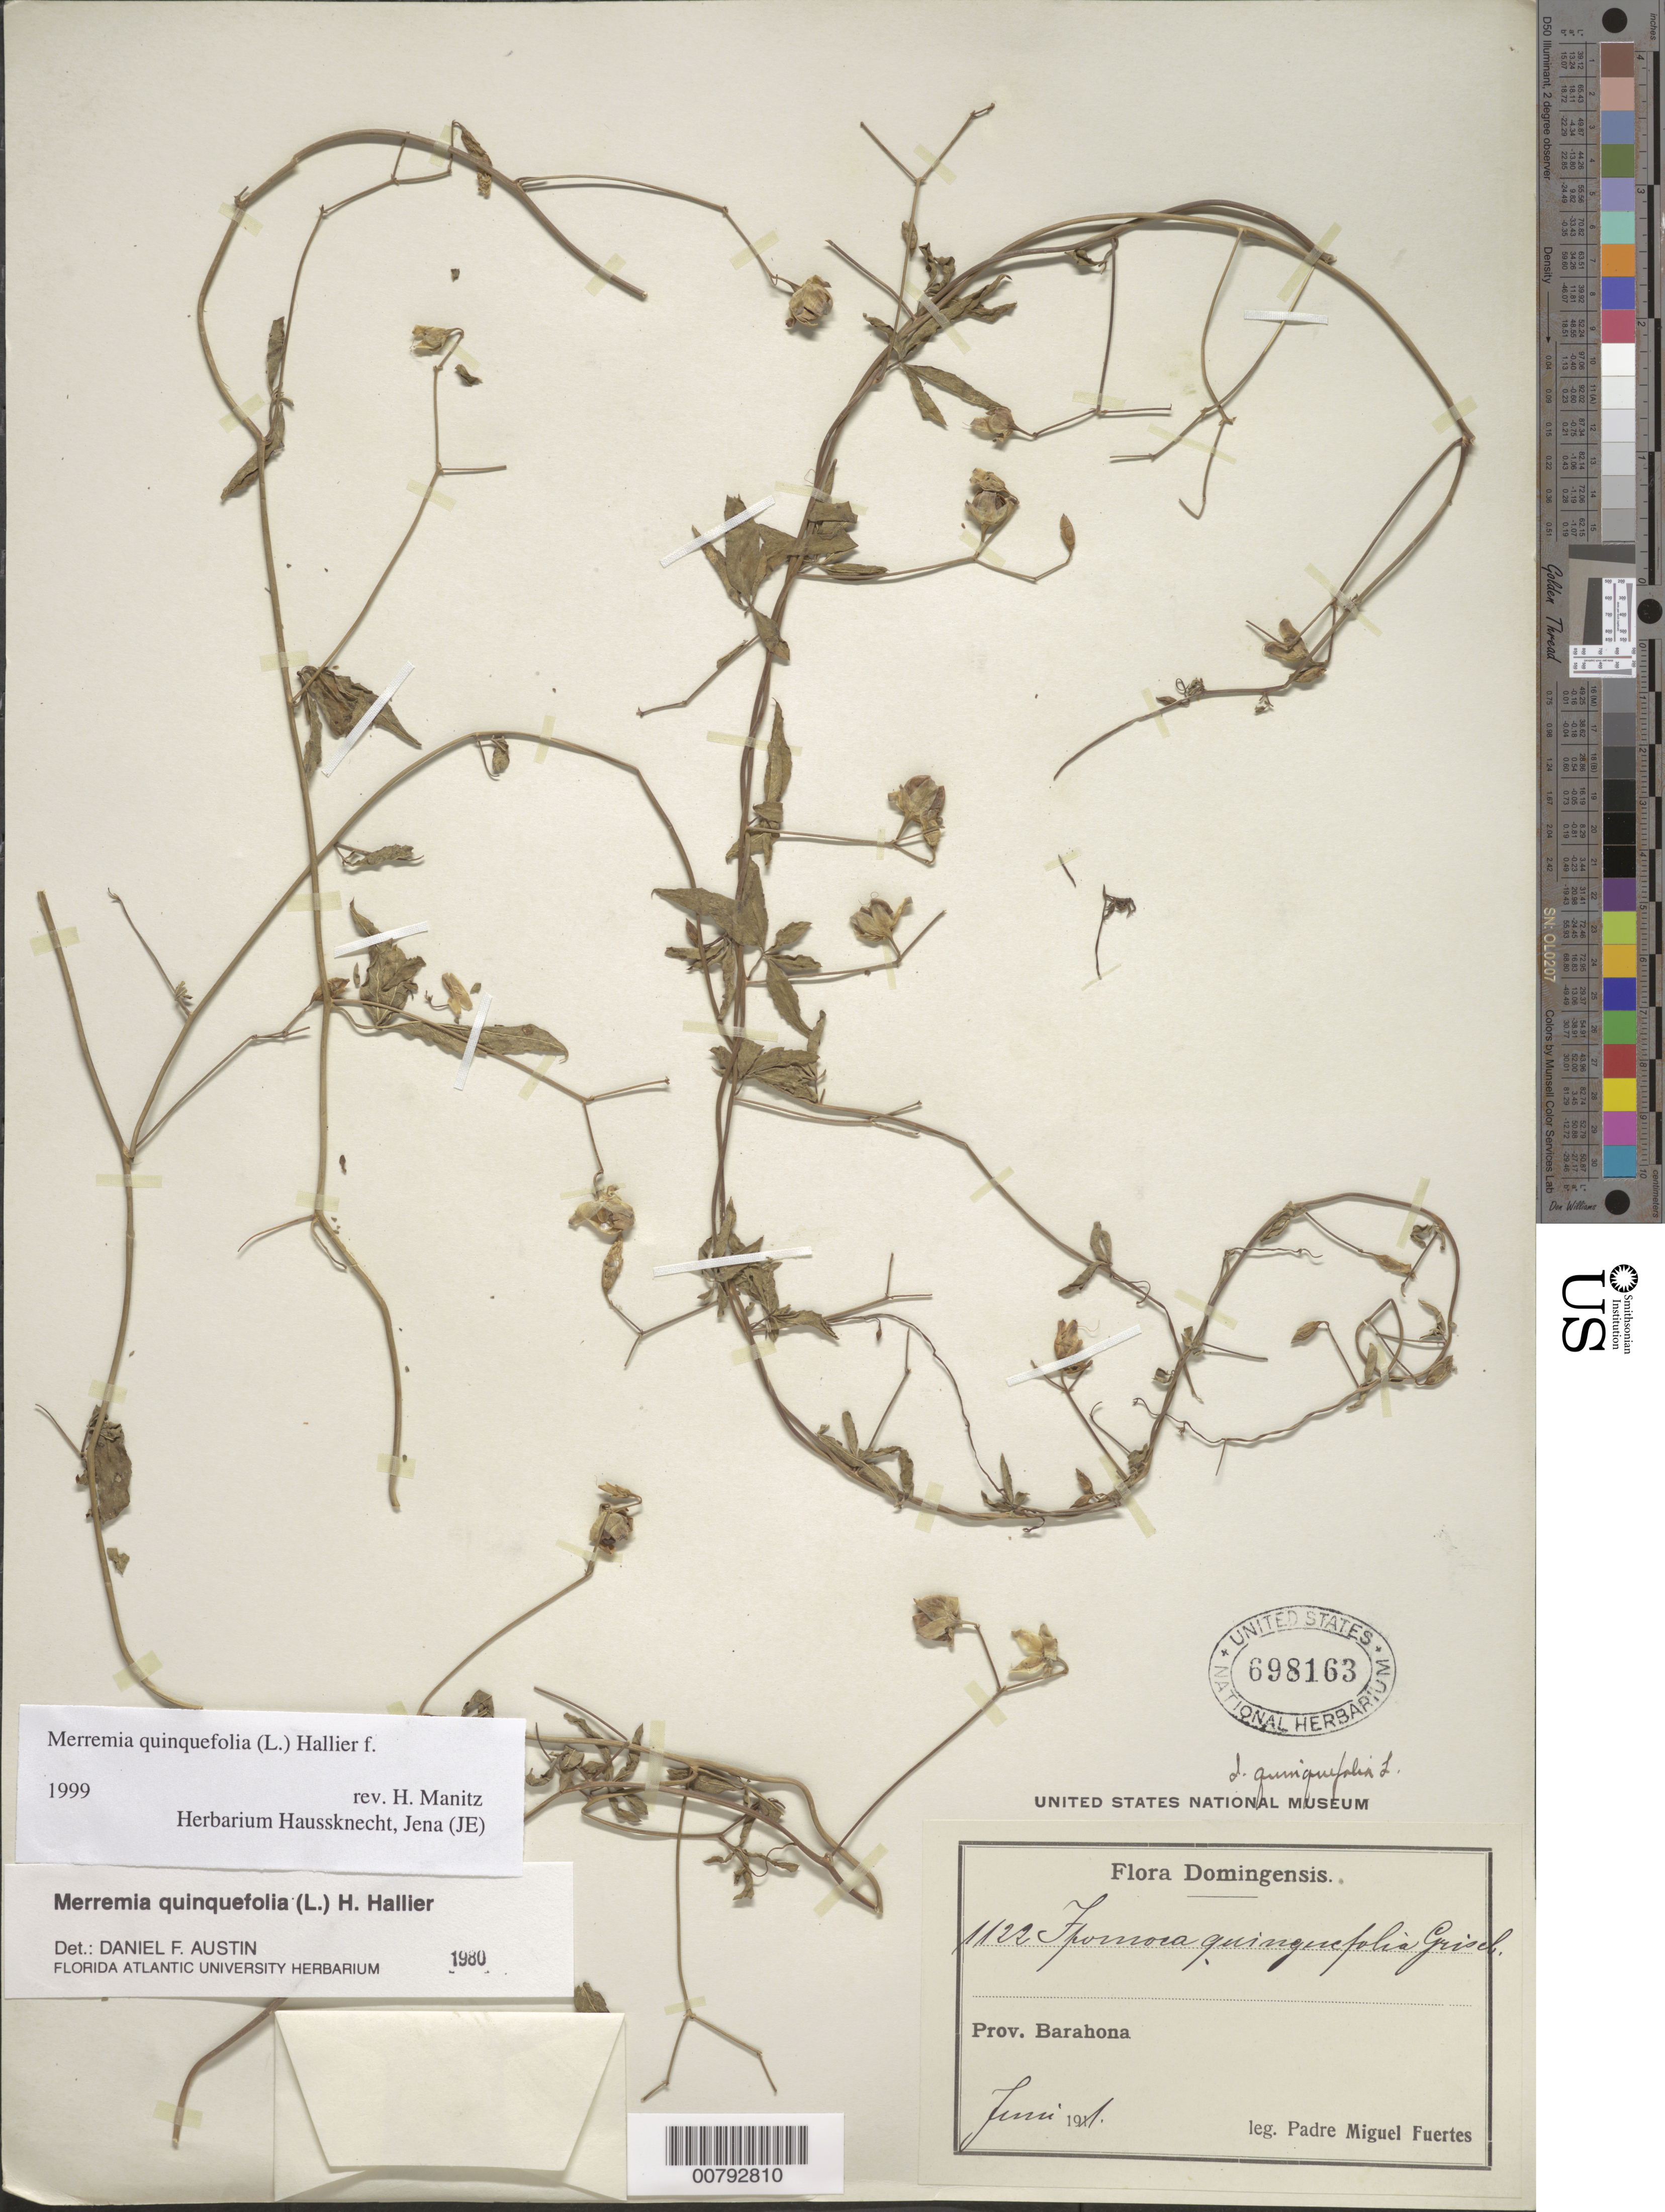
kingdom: Plantae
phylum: Tracheophyta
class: Magnoliopsida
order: Solanales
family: Convolvulaceae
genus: Distimake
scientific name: Distimake quinquefolius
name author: (L.) A. R. Simões & Staples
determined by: Strong, Mark T., (BOT), Smithsonian Institution - National Museum of Natural History (UNITED STATES)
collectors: M. D. Fuertes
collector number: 1122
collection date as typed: Jun 1911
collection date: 1911-06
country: Dominican Republic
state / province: Barahona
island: Hispaniola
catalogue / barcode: US 698163